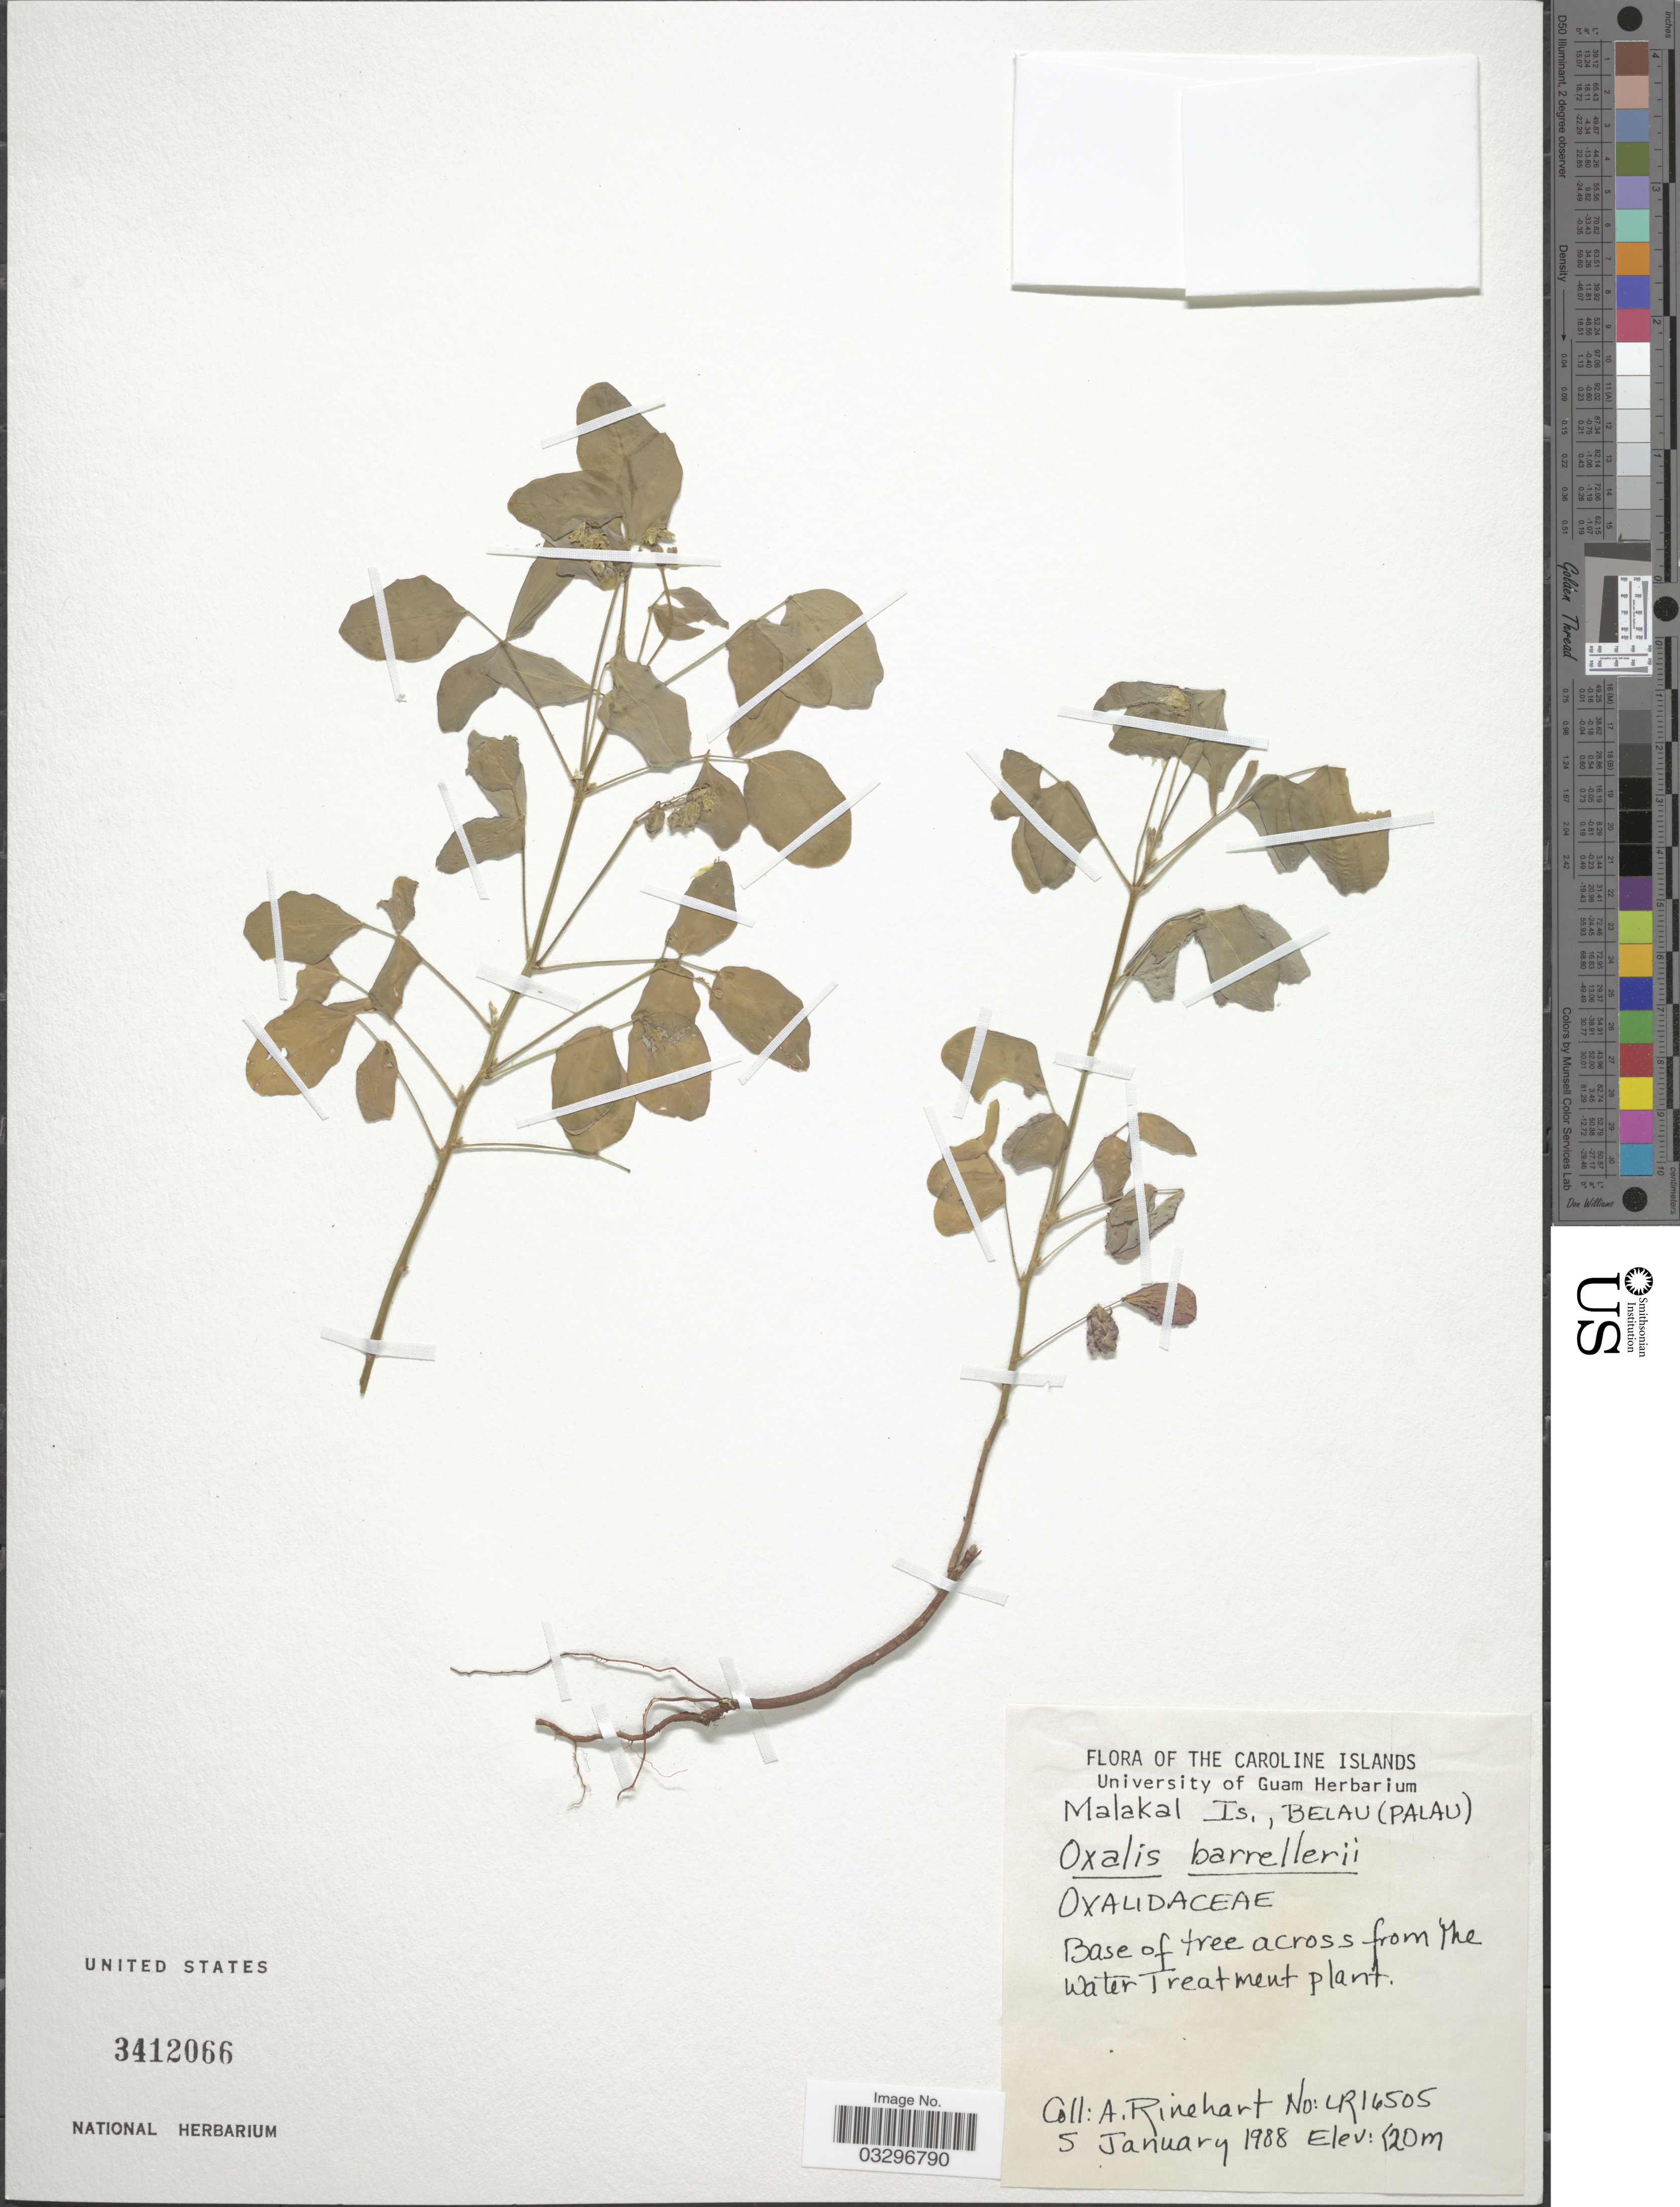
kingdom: Plantae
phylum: Tracheophyta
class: Magnoliopsida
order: Oxalidales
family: Oxalidaceae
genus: Oxalis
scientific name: Oxalis barrelieri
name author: L.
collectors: A. Rinehart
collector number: LR 16505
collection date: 1988-01-05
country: Palau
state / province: Koror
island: Ngemelachel [Malakal]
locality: Caroline Islands. Malakal Is., Belau (Palau). Base of tree across from the Water Treatment plant.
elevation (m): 20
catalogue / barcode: US 3412066